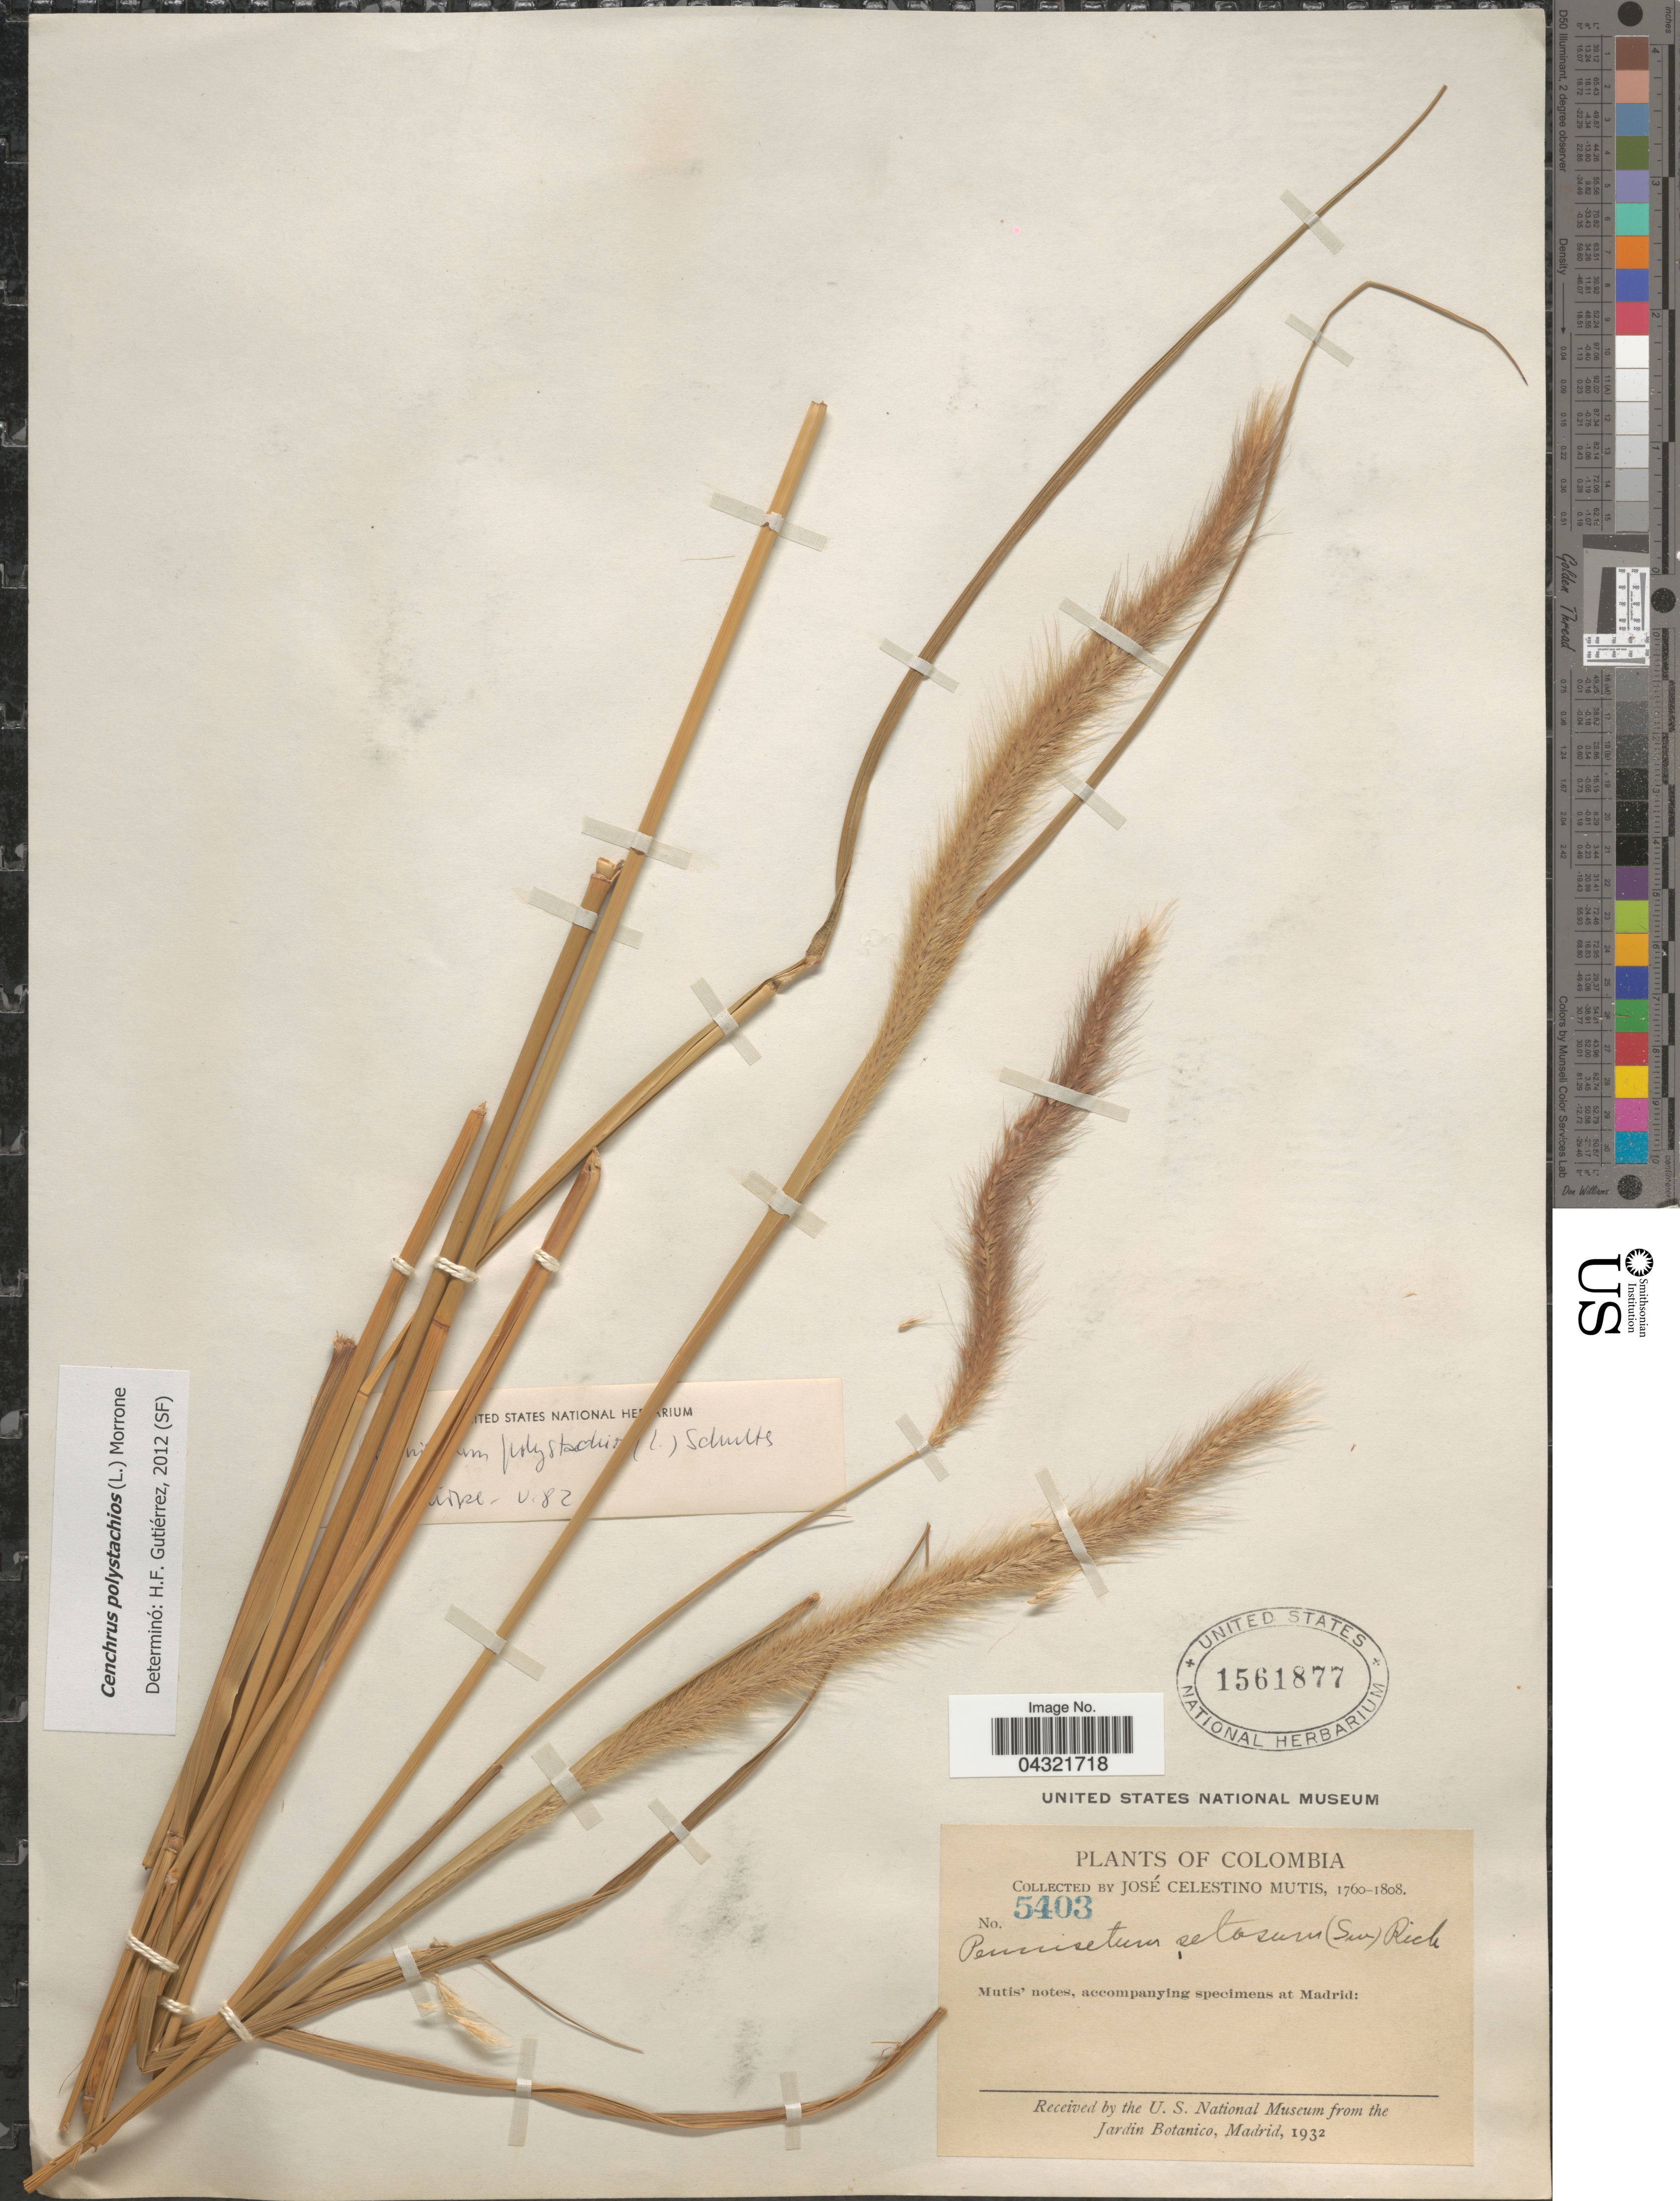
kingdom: Plantae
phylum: Tracheophyta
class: Liliopsida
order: Poales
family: Poaceae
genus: Cenchrus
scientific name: Cenchrus polystachios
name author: (L.) Morrone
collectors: J. C. B. Mutis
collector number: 5403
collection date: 1760/1808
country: Colombia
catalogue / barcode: US 1561877